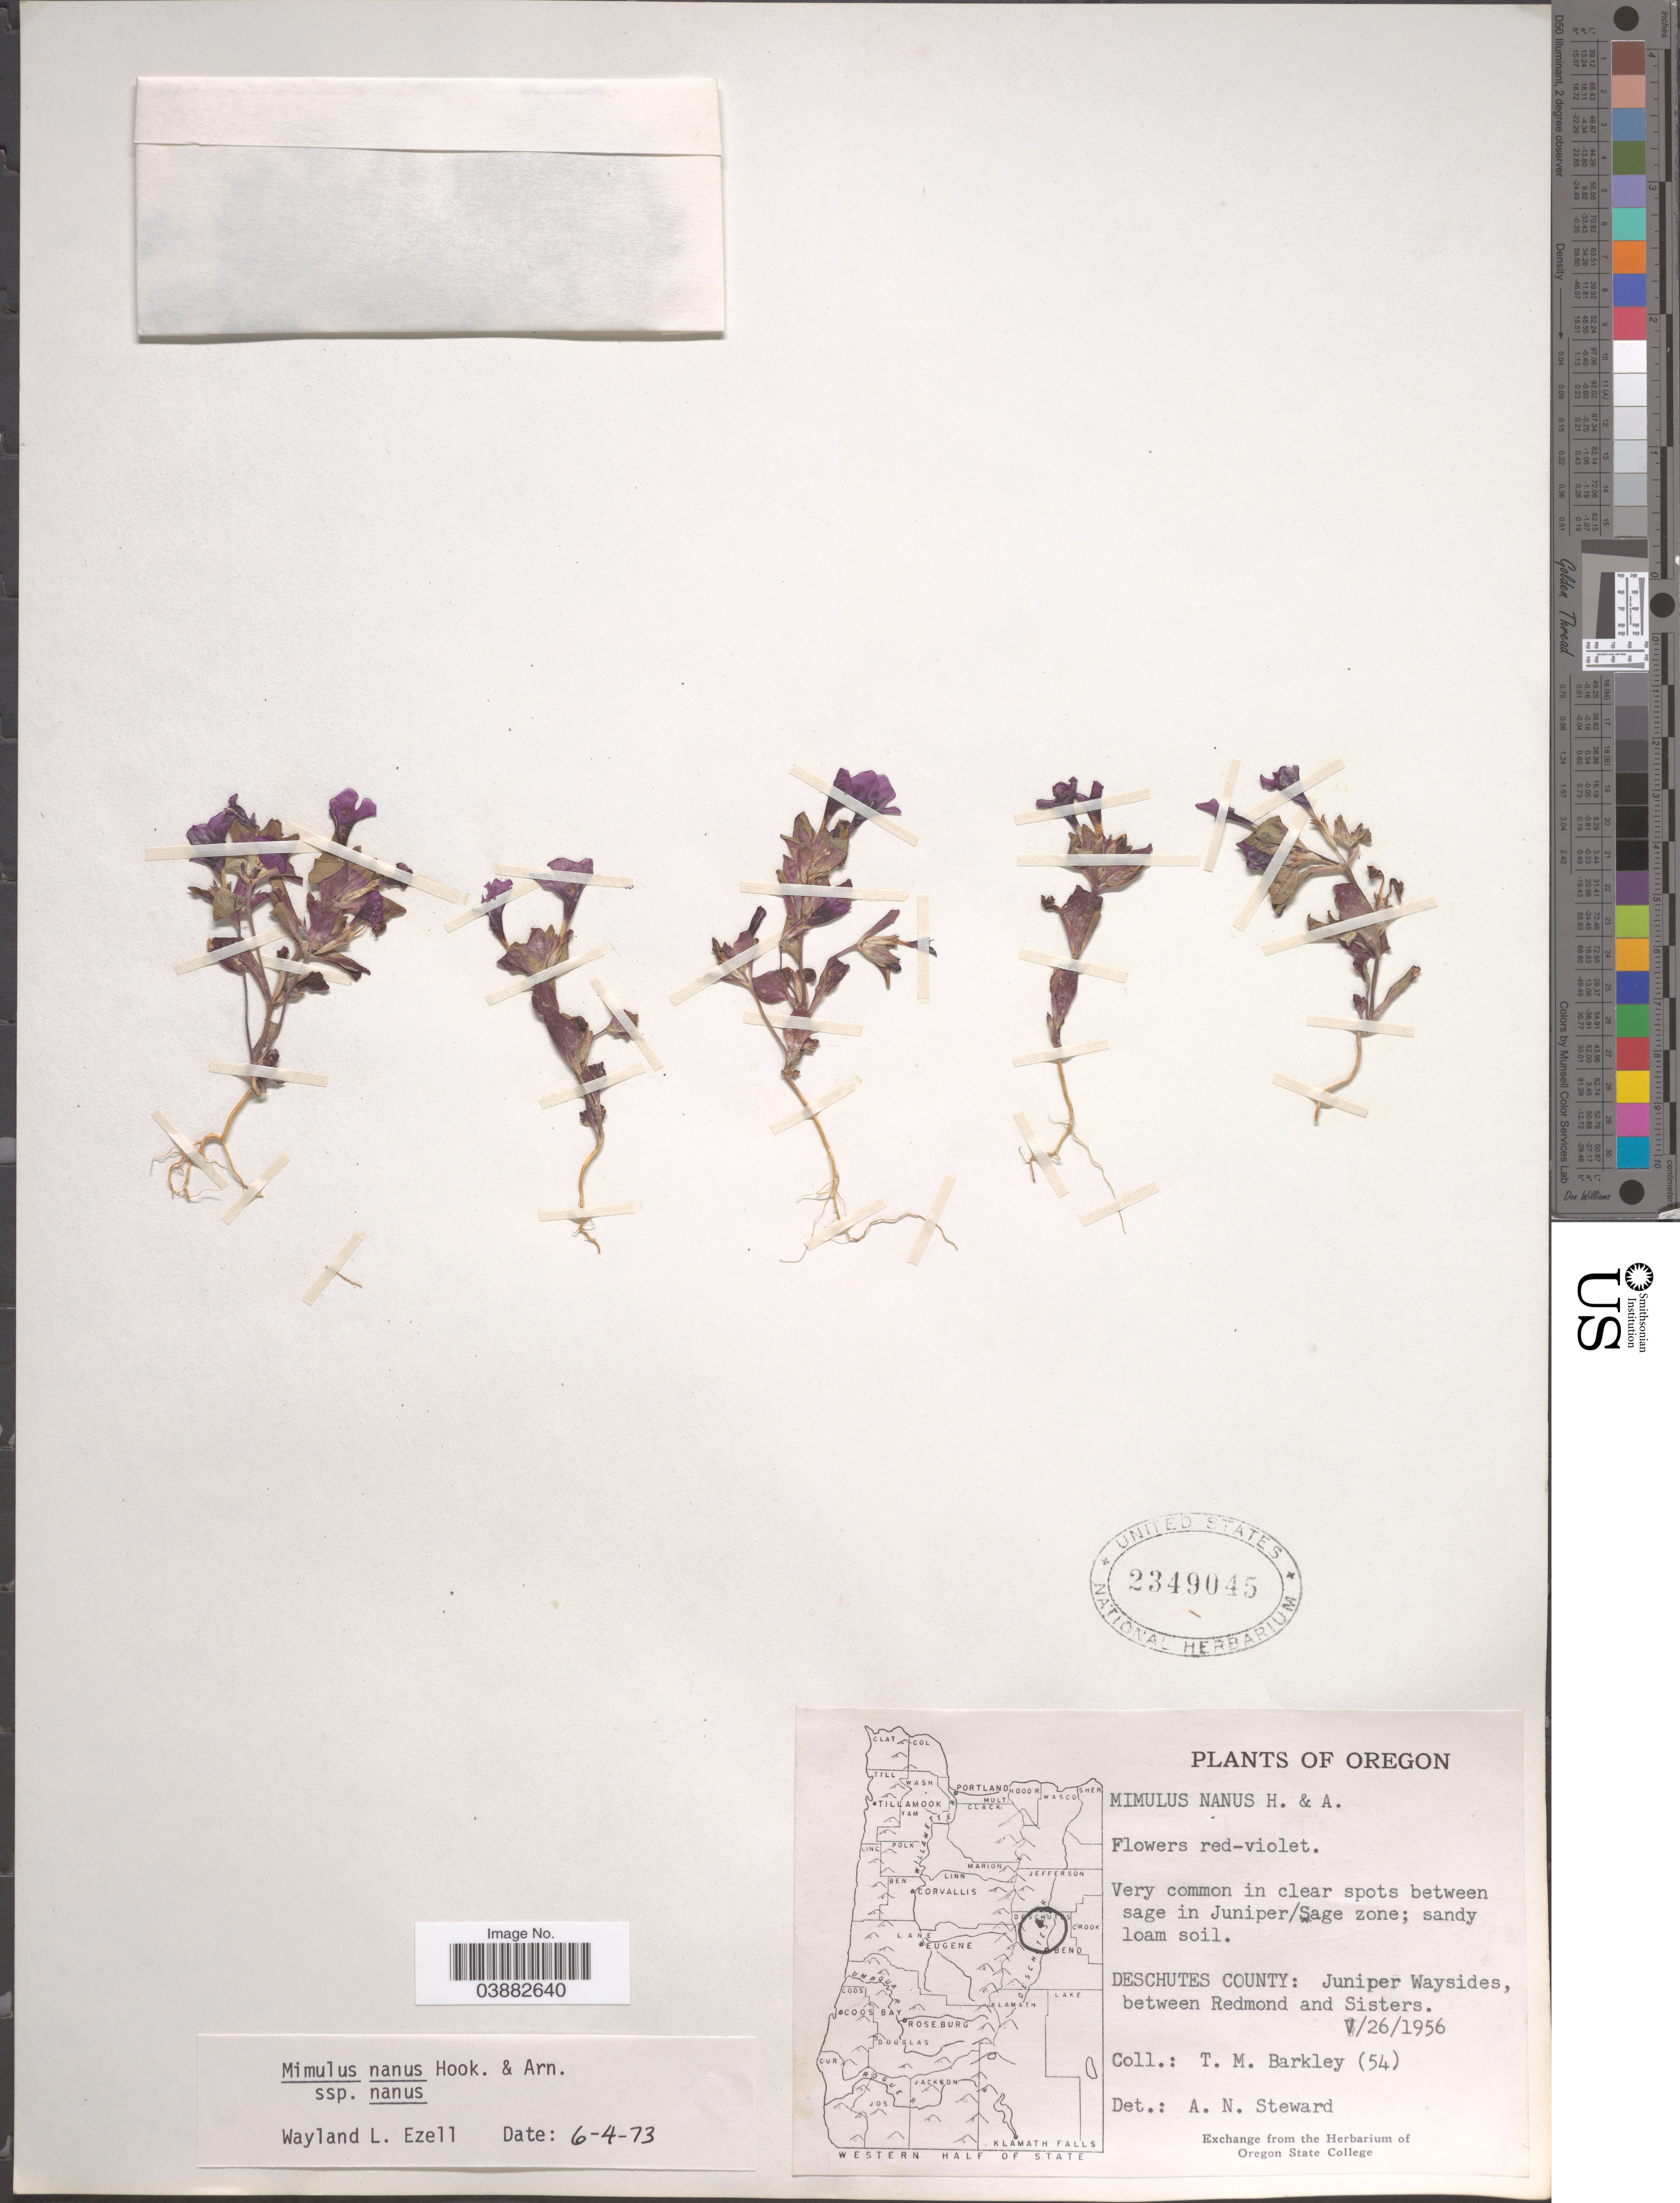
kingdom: Plantae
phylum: Tracheophyta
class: Magnoliopsida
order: Lamiales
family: Phrymaceae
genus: Mimulus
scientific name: Mimulus nanus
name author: Hook. & Arn.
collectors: T. M. Barkley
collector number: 54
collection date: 1956-05-26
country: United States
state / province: Oregon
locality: Deschutes County: Juniper Waysides, between Redmond and Sisters.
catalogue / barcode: US 2349045